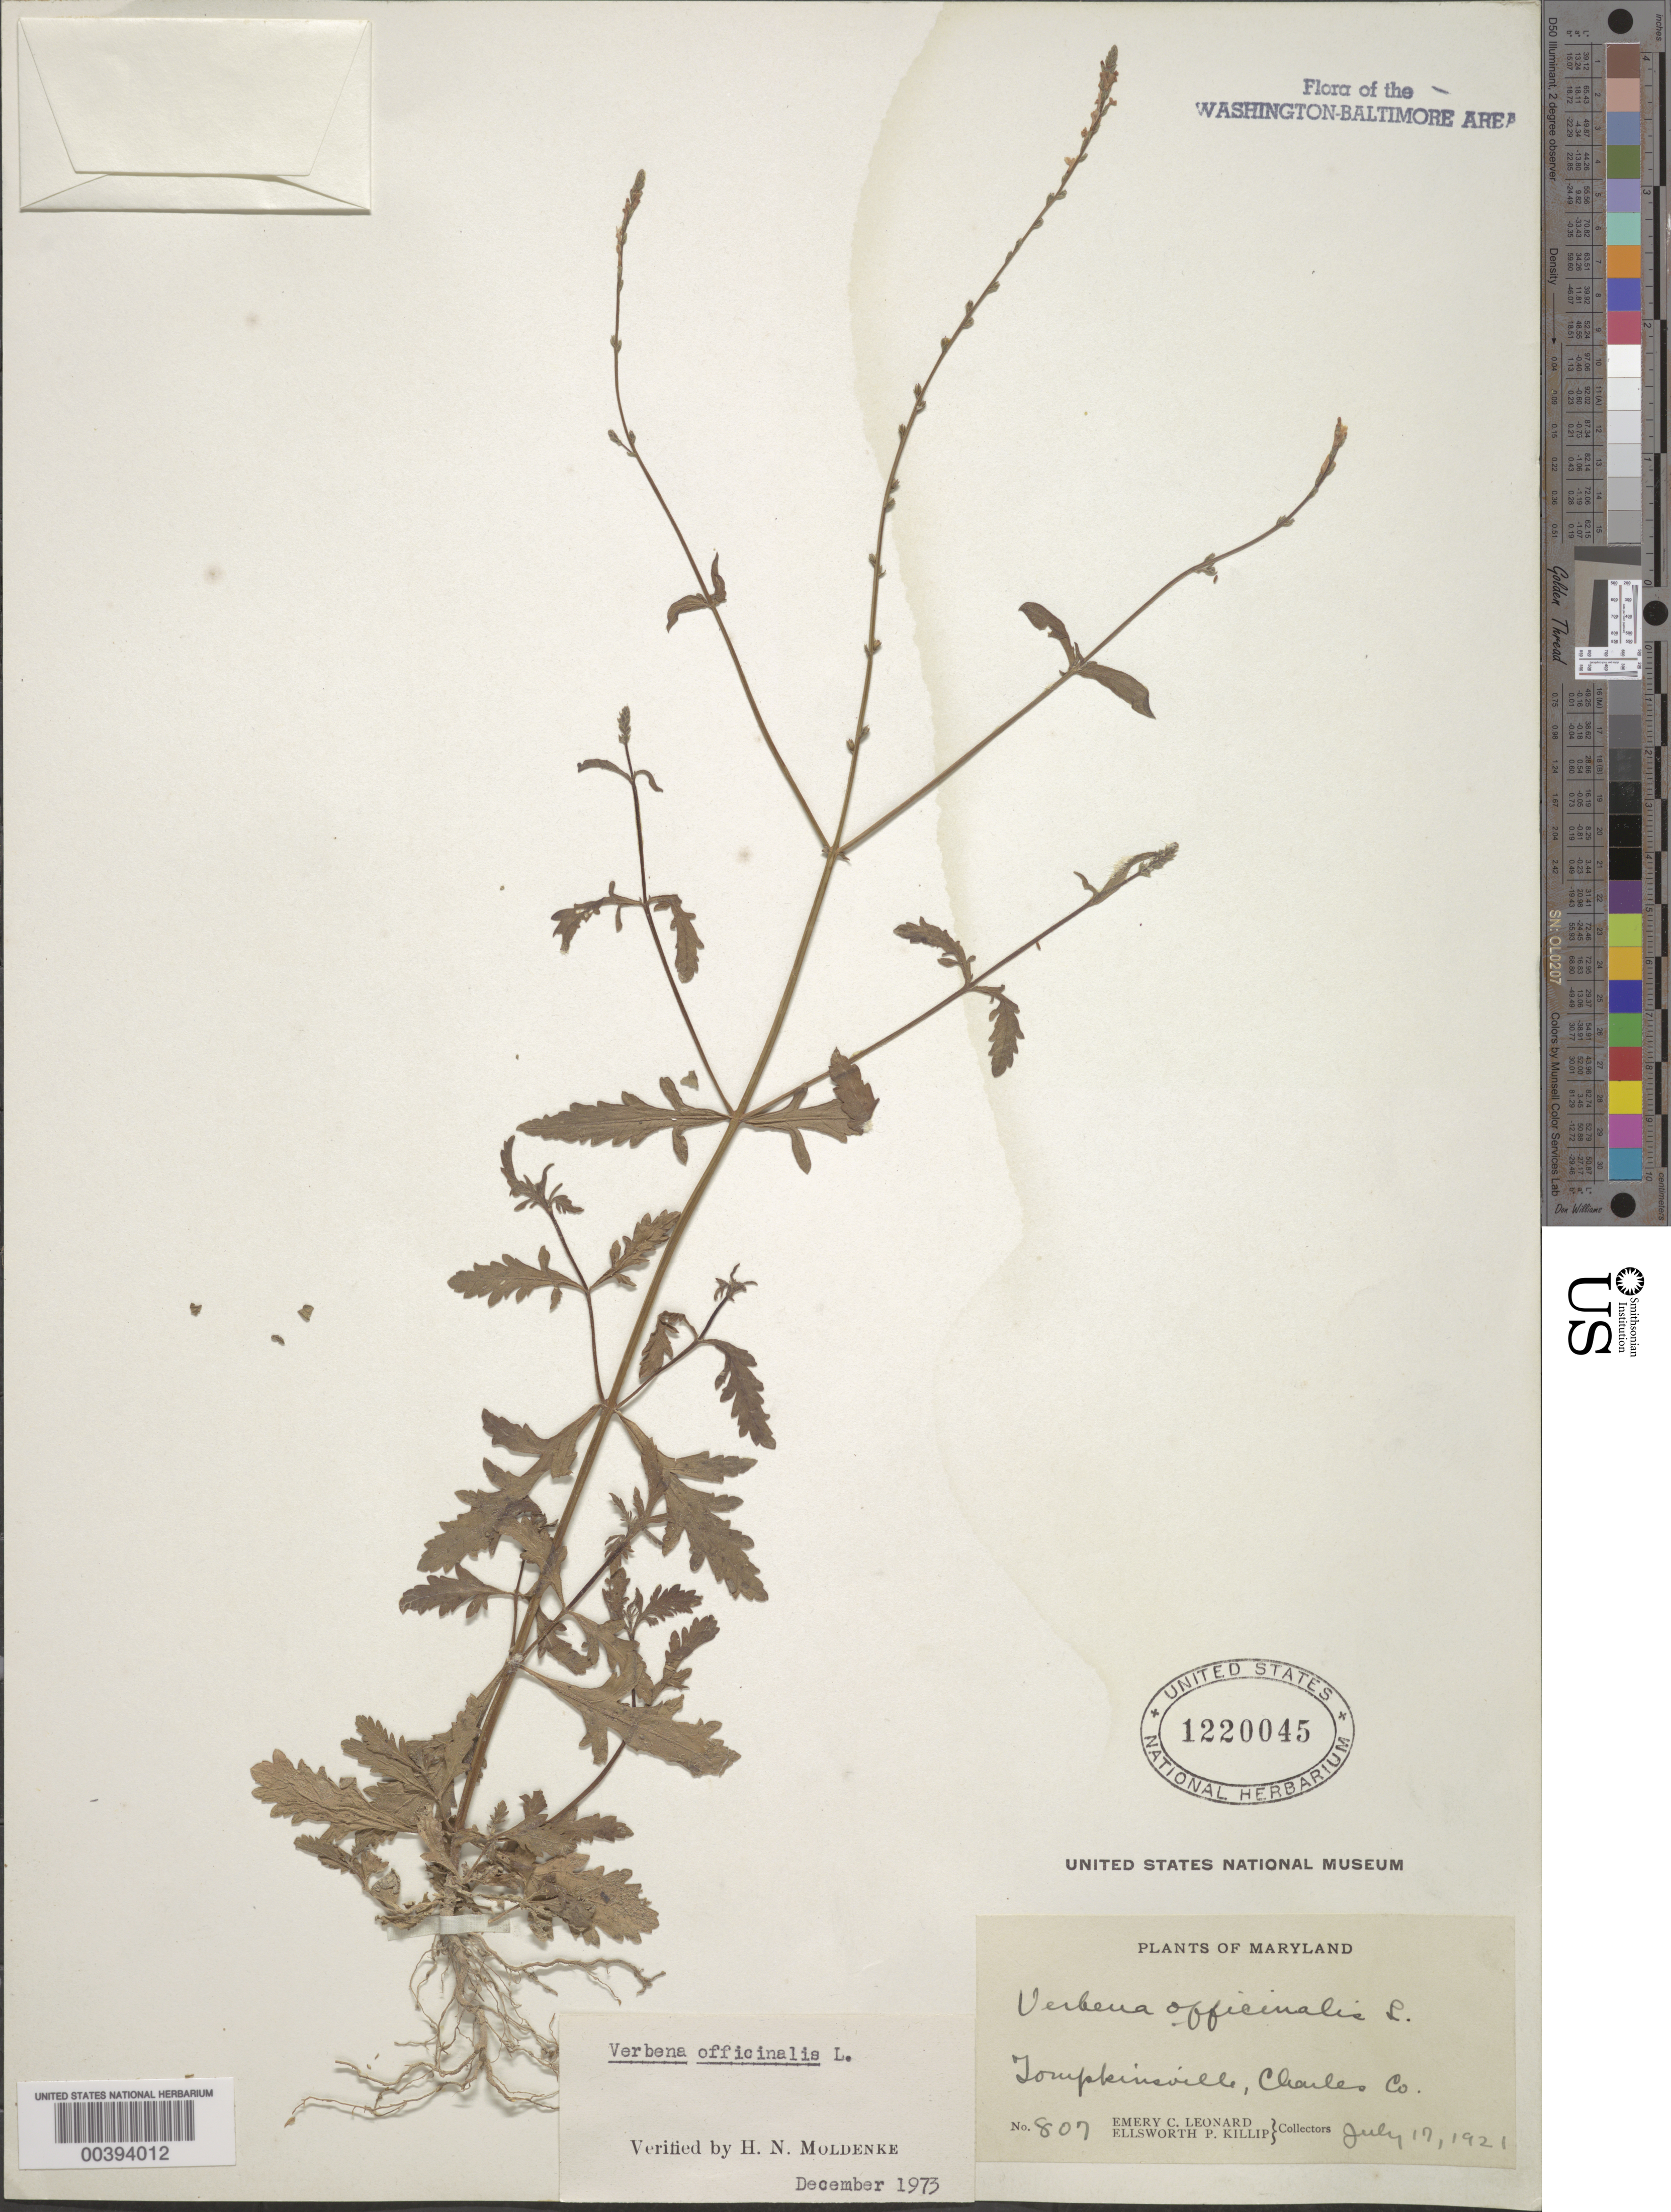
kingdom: Plantae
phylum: Tracheophyta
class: Magnoliopsida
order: Lamiales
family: Verbenaceae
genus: Verbena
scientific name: Verbena officinalis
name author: L.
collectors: E. C. Leonard & E. P. Killip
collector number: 807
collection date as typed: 17 Jul 1921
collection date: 1921-07-17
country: United States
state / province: Maryland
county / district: Charles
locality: Tompkinsville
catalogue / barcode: US 1220045